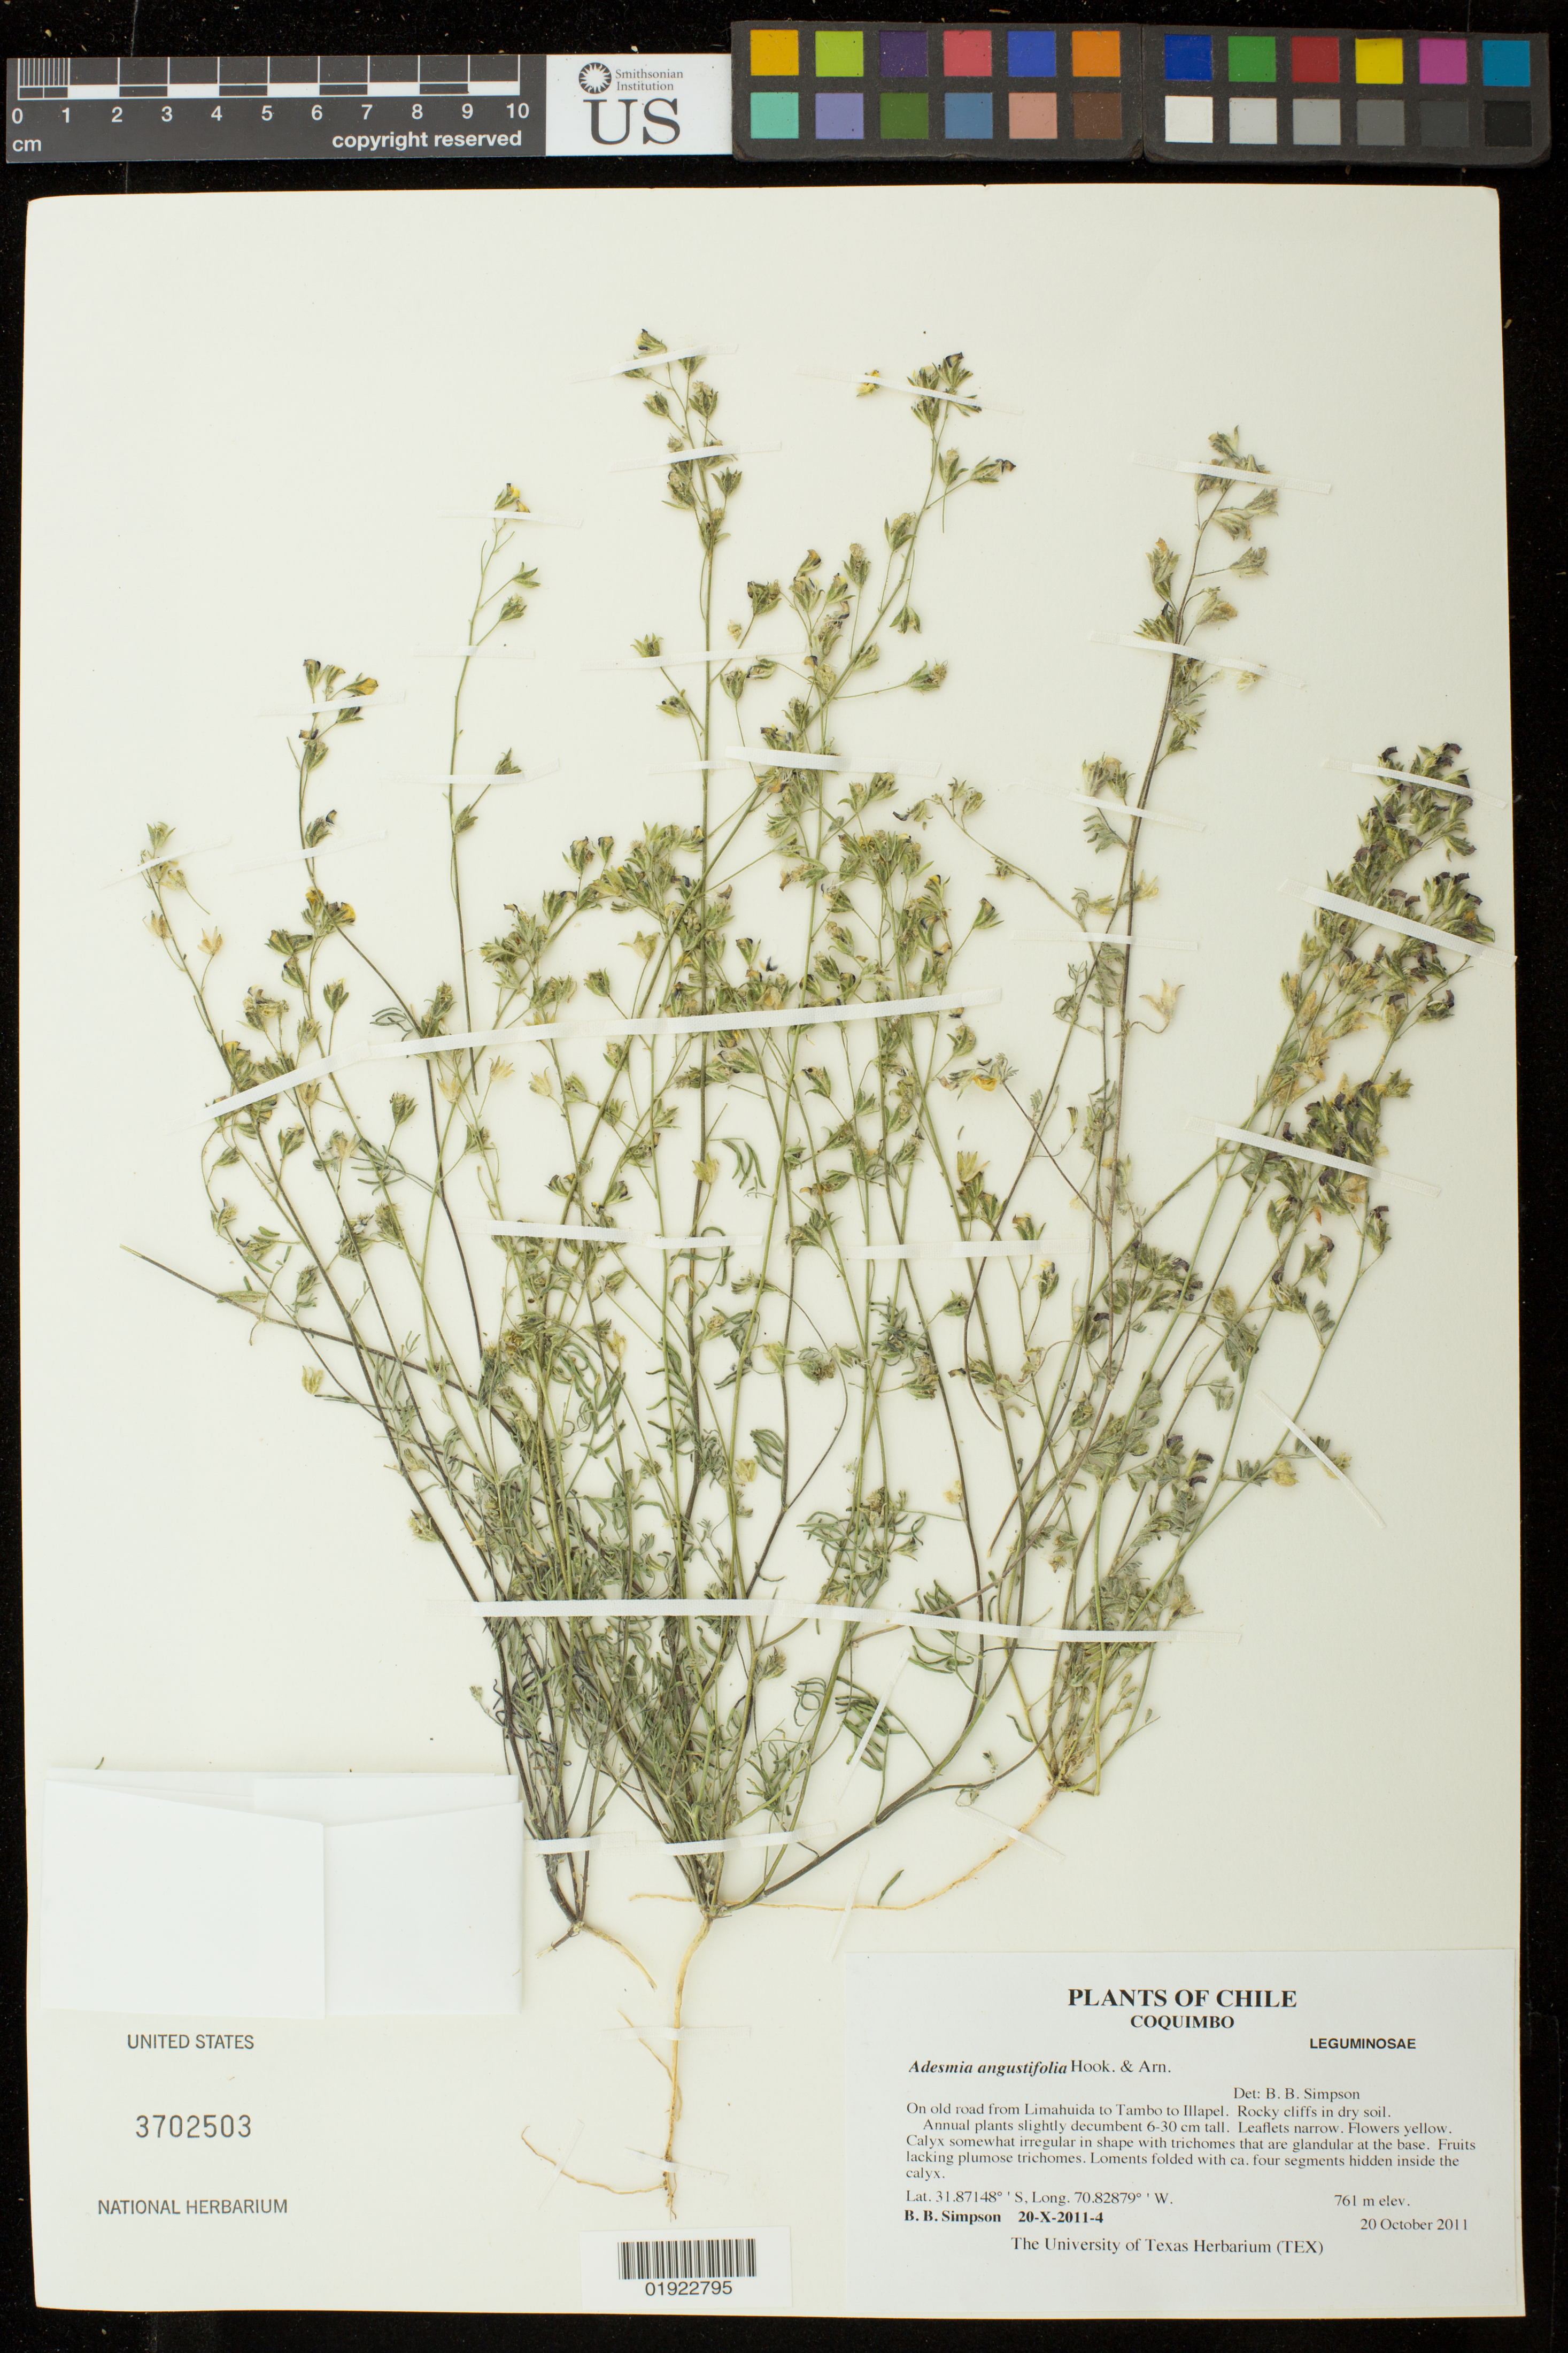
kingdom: Plantae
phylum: Tracheophyta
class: Magnoliopsida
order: Fabales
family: Fabaceae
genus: Adesmia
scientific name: Adesmia angustifolia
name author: Hook. & Arn.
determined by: Simpson, B. B.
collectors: B. Simpson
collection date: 2011-10-20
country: Chile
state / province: Coquimbo (IV)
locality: On old road from Limahuida to Tambo to Illapel.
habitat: Rocky cliffs in dry soil.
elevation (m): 761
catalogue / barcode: US 3702503